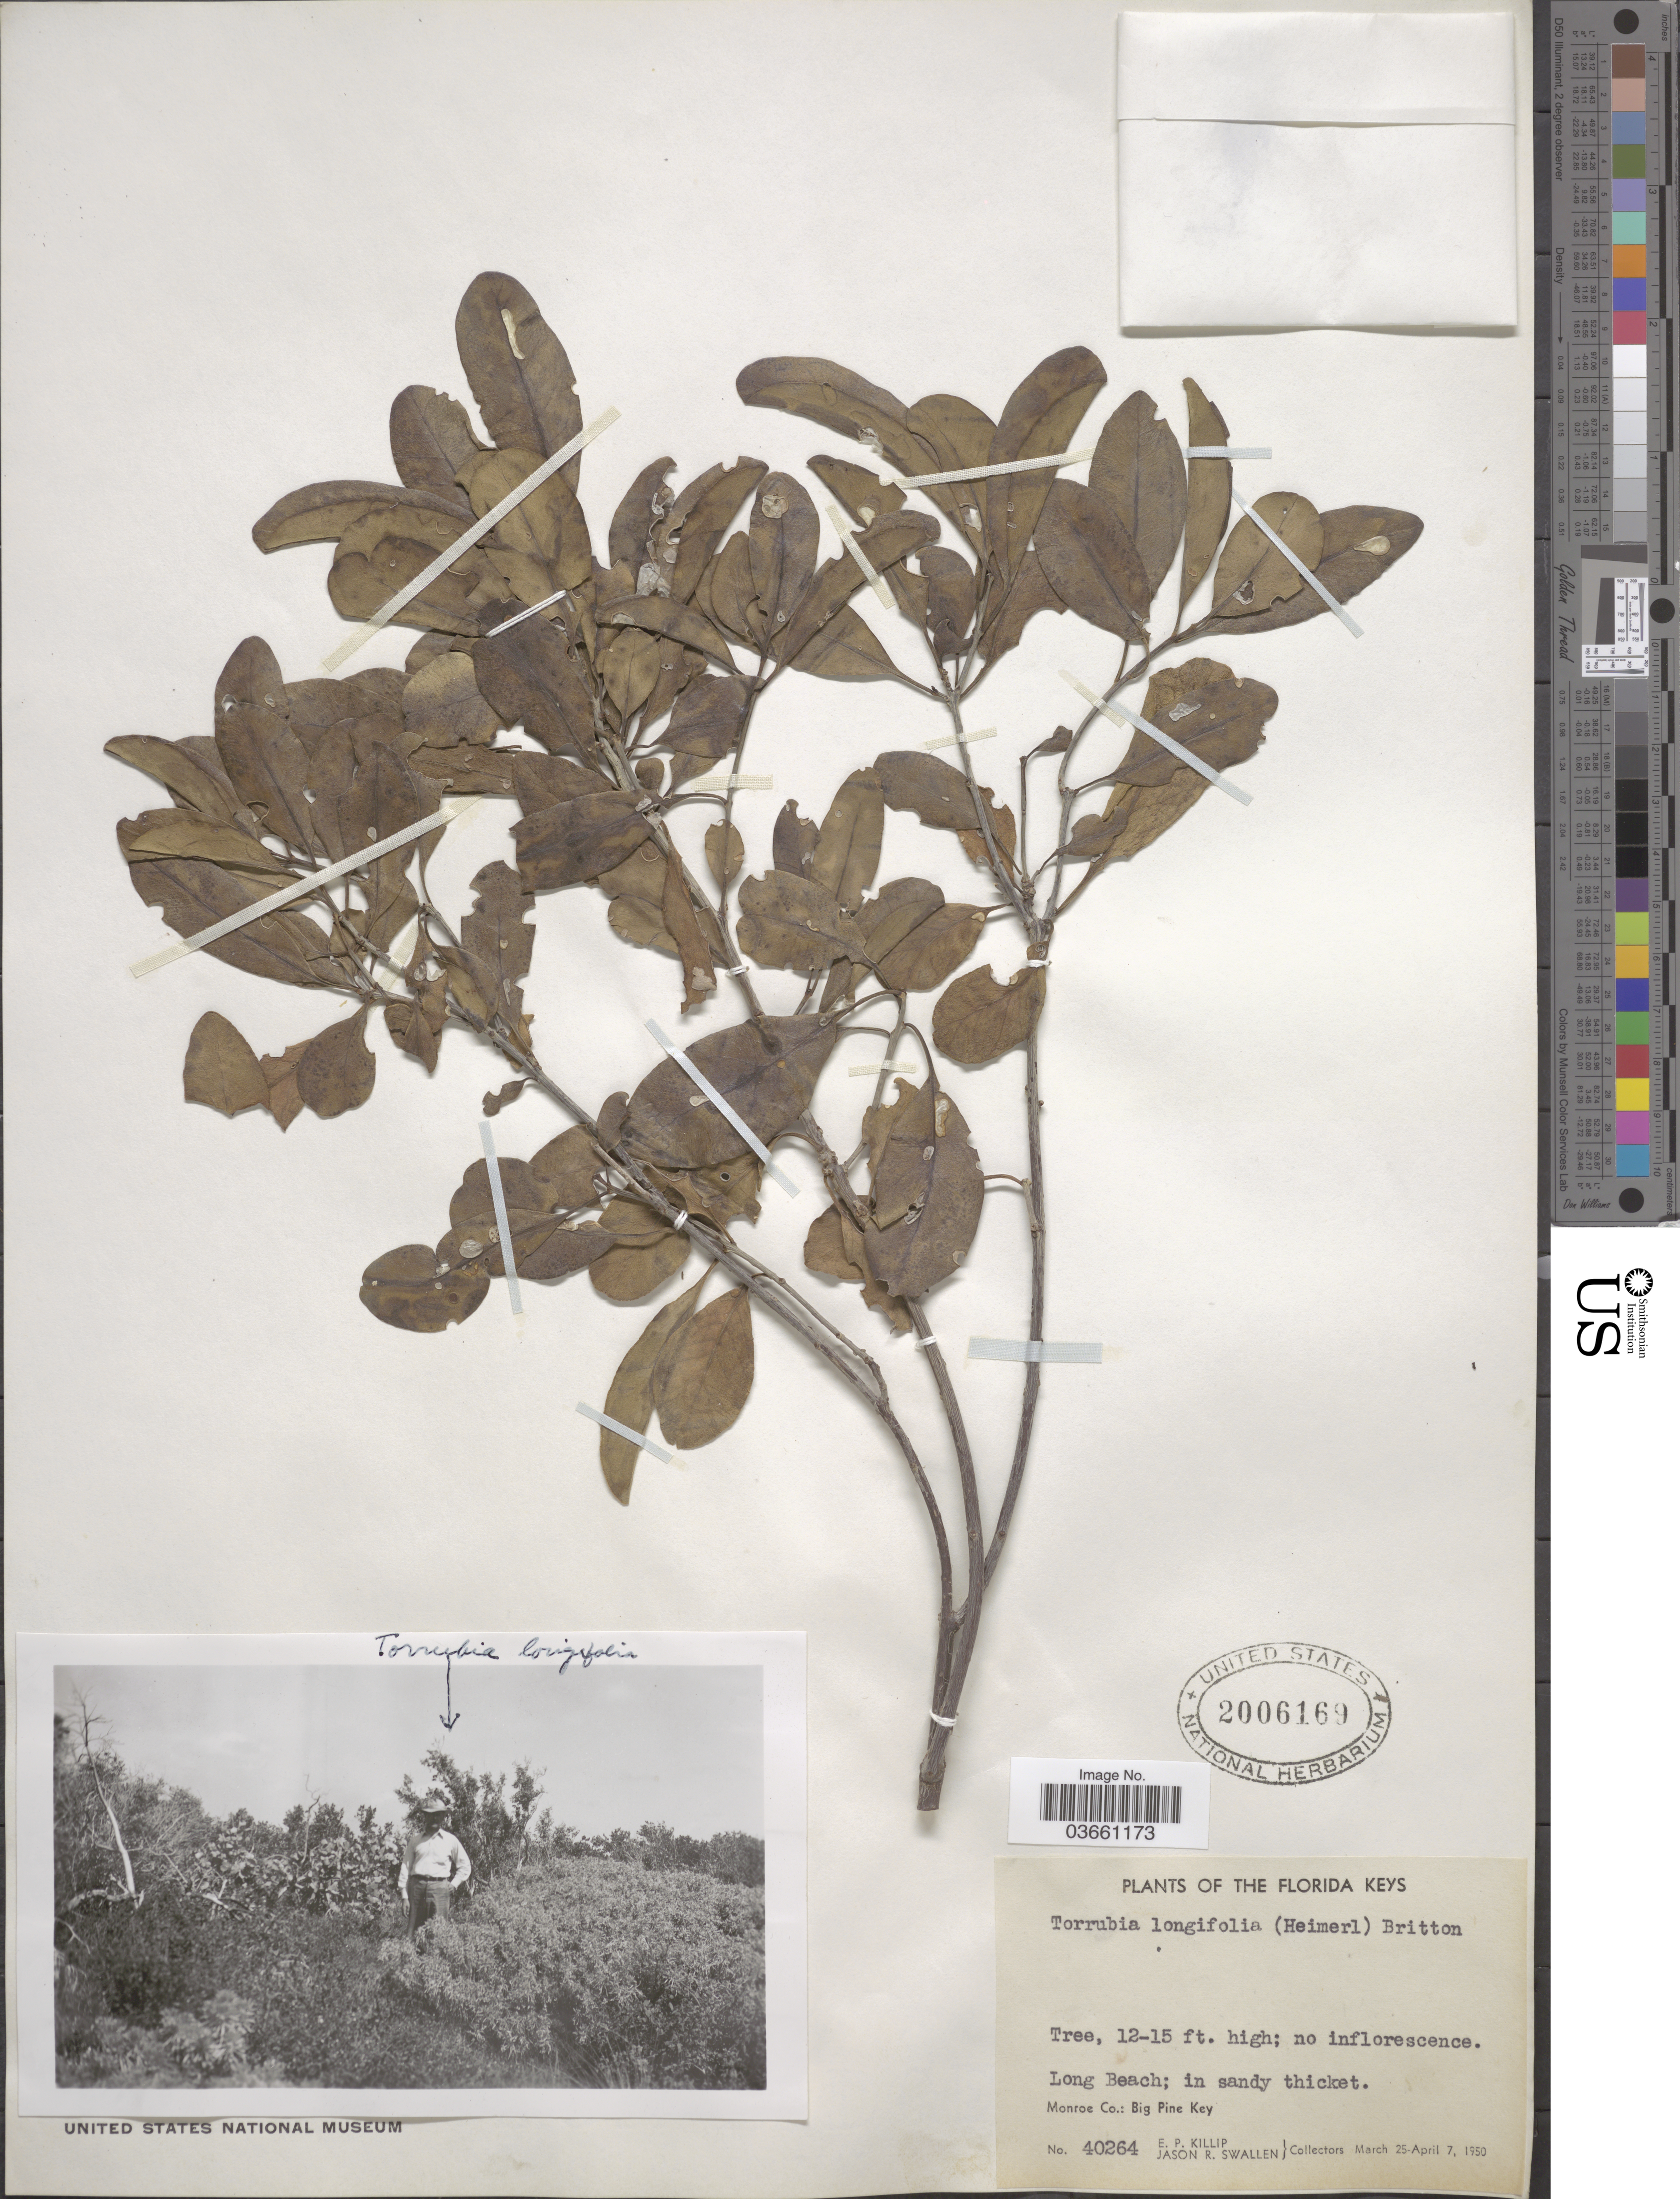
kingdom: Plantae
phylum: Tracheophyta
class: Magnoliopsida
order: Caryophyllales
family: Nyctaginaceae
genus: Guapira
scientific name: Guapira discolor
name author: (Spreng.) Little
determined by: Strong, Mark T., (BOT), Smithsonian Institution - National Museum of Natural History (UNITED STATES)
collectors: E. P. Killip & J. R. Swallen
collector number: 40264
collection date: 1950-03-25/1950-04-07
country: United States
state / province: Florida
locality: Florida Keys. Long Beach. Monroe Co.: Big Pine Key.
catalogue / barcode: US 2006169